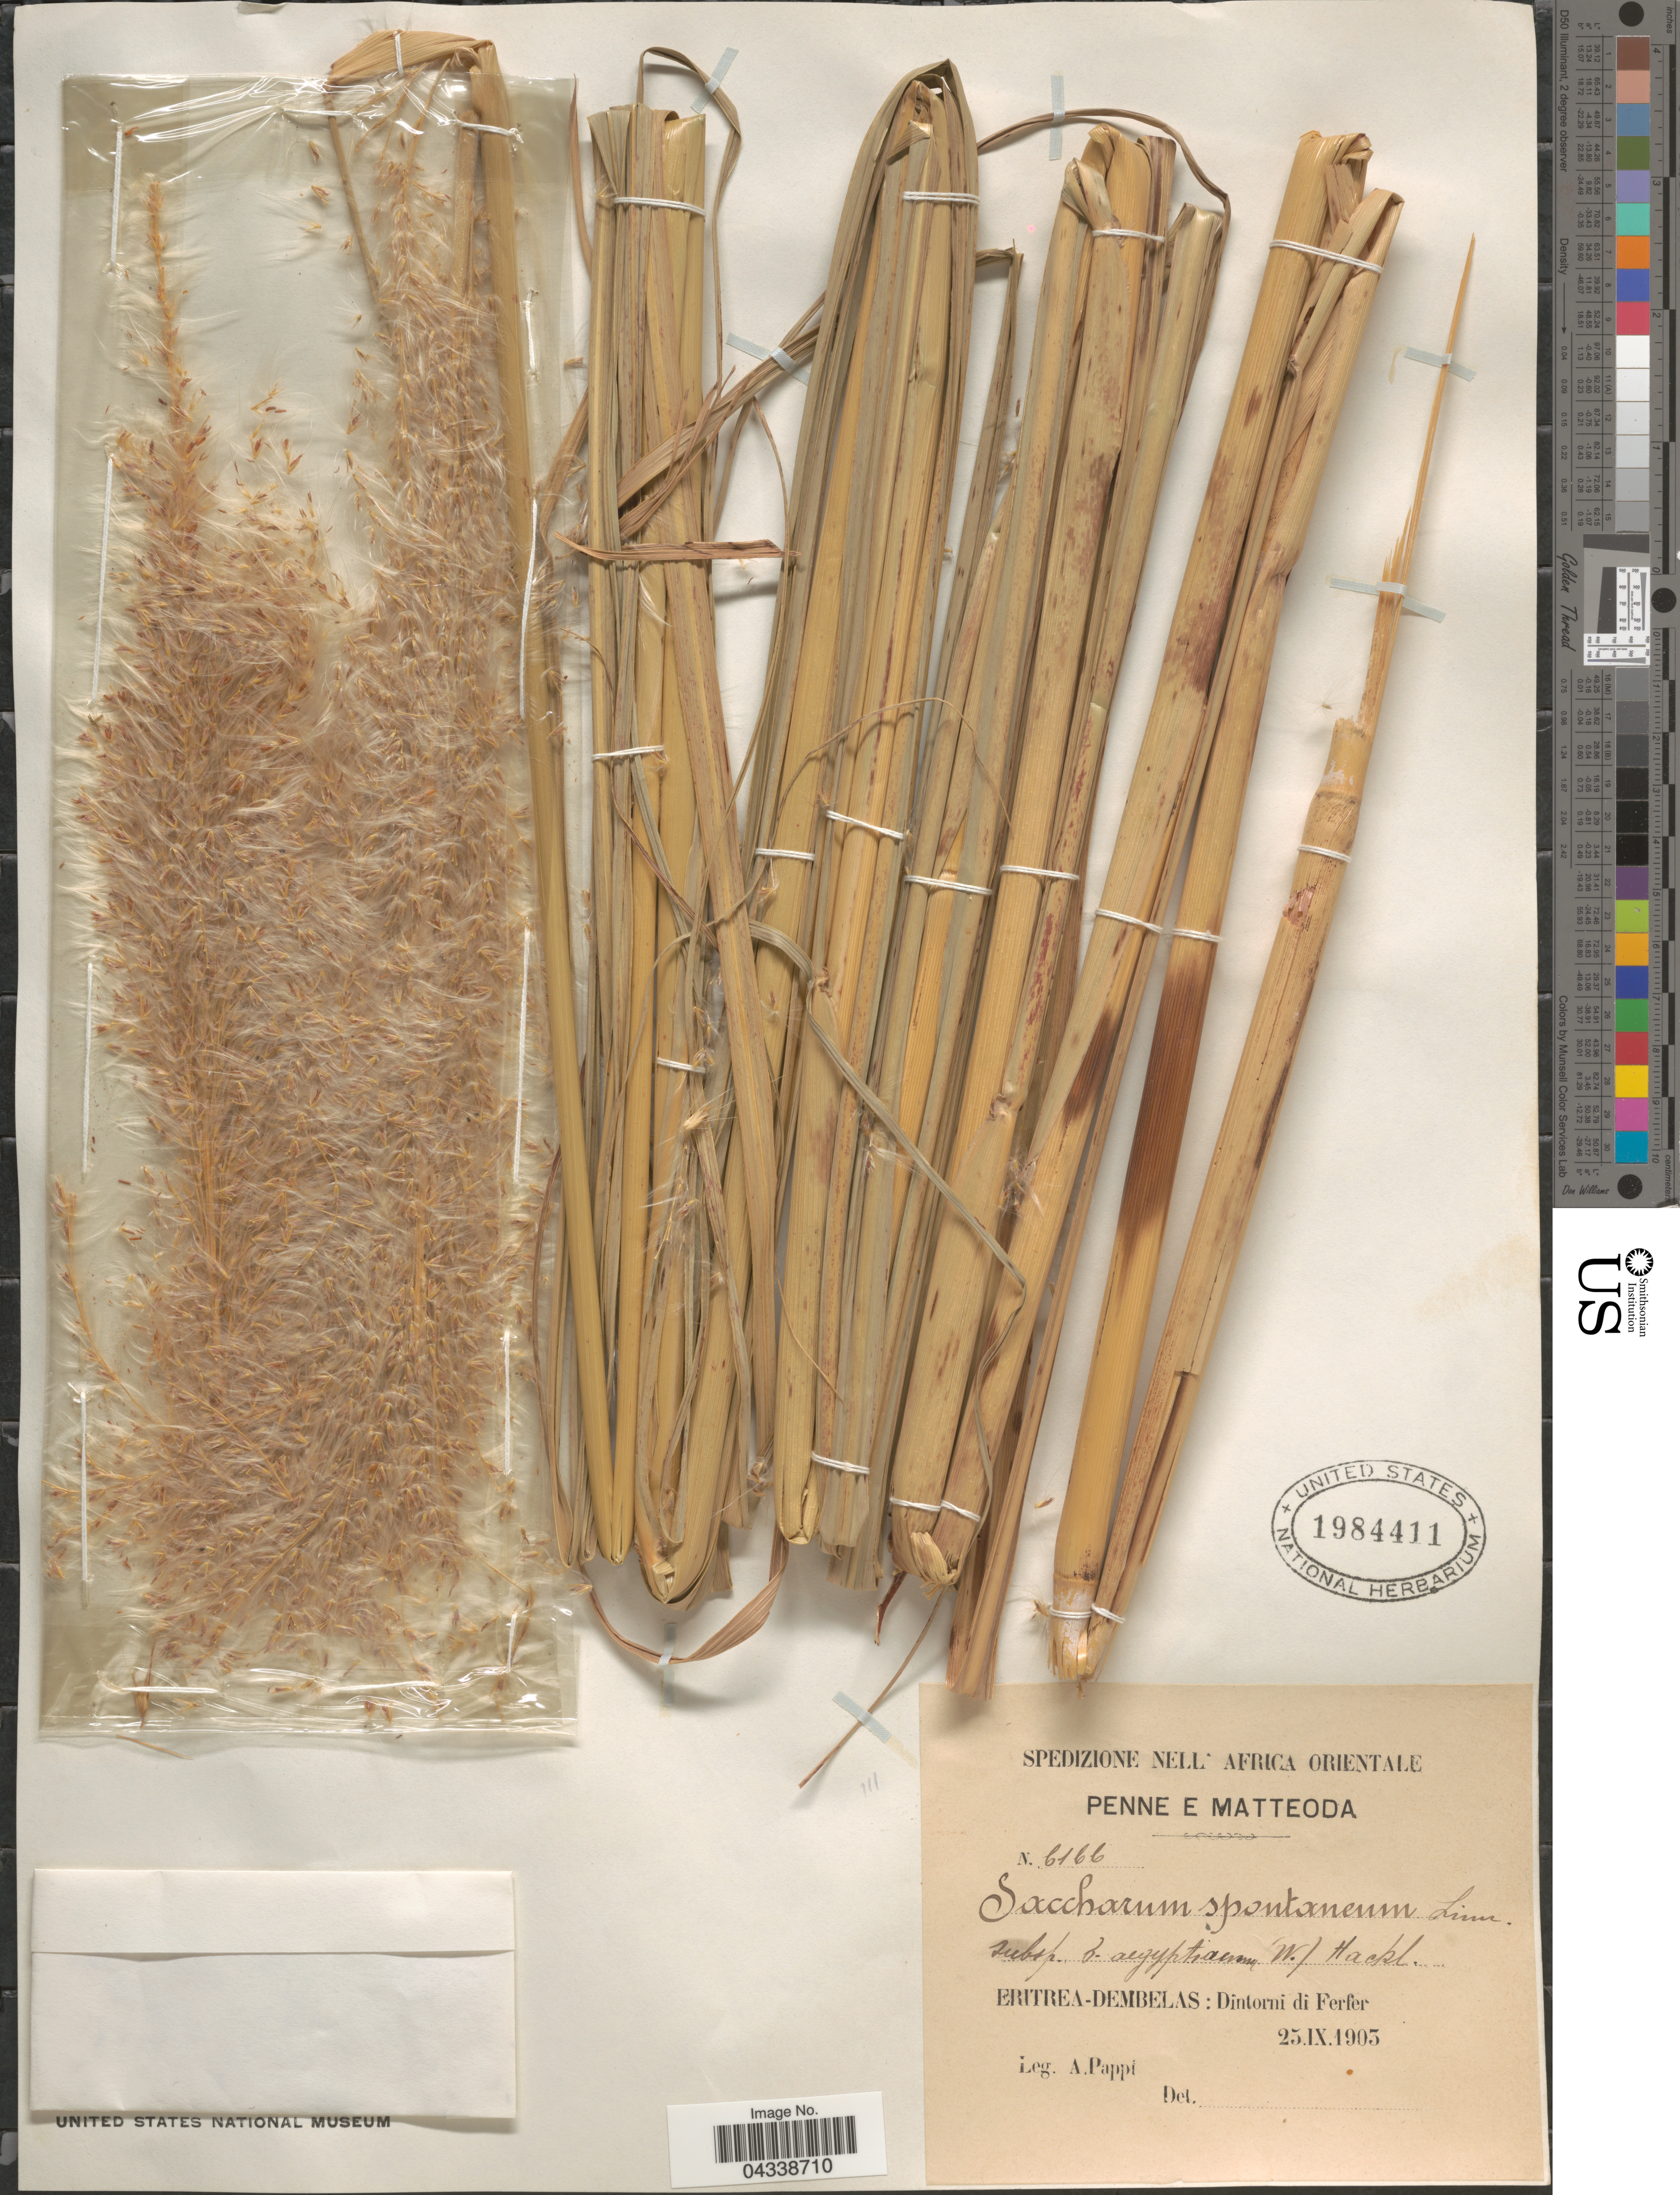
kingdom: Plantae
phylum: Tracheophyta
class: Liliopsida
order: Poales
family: Poaceae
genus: Saccharum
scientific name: Saccharum spontaneum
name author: L.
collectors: A. Pappi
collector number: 6166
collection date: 1905-09-25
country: Eritrea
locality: Africa Orientale. [unsure placement] Eritrea-Dembelas: Dintorni di Ferfer.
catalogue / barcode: US 1984411